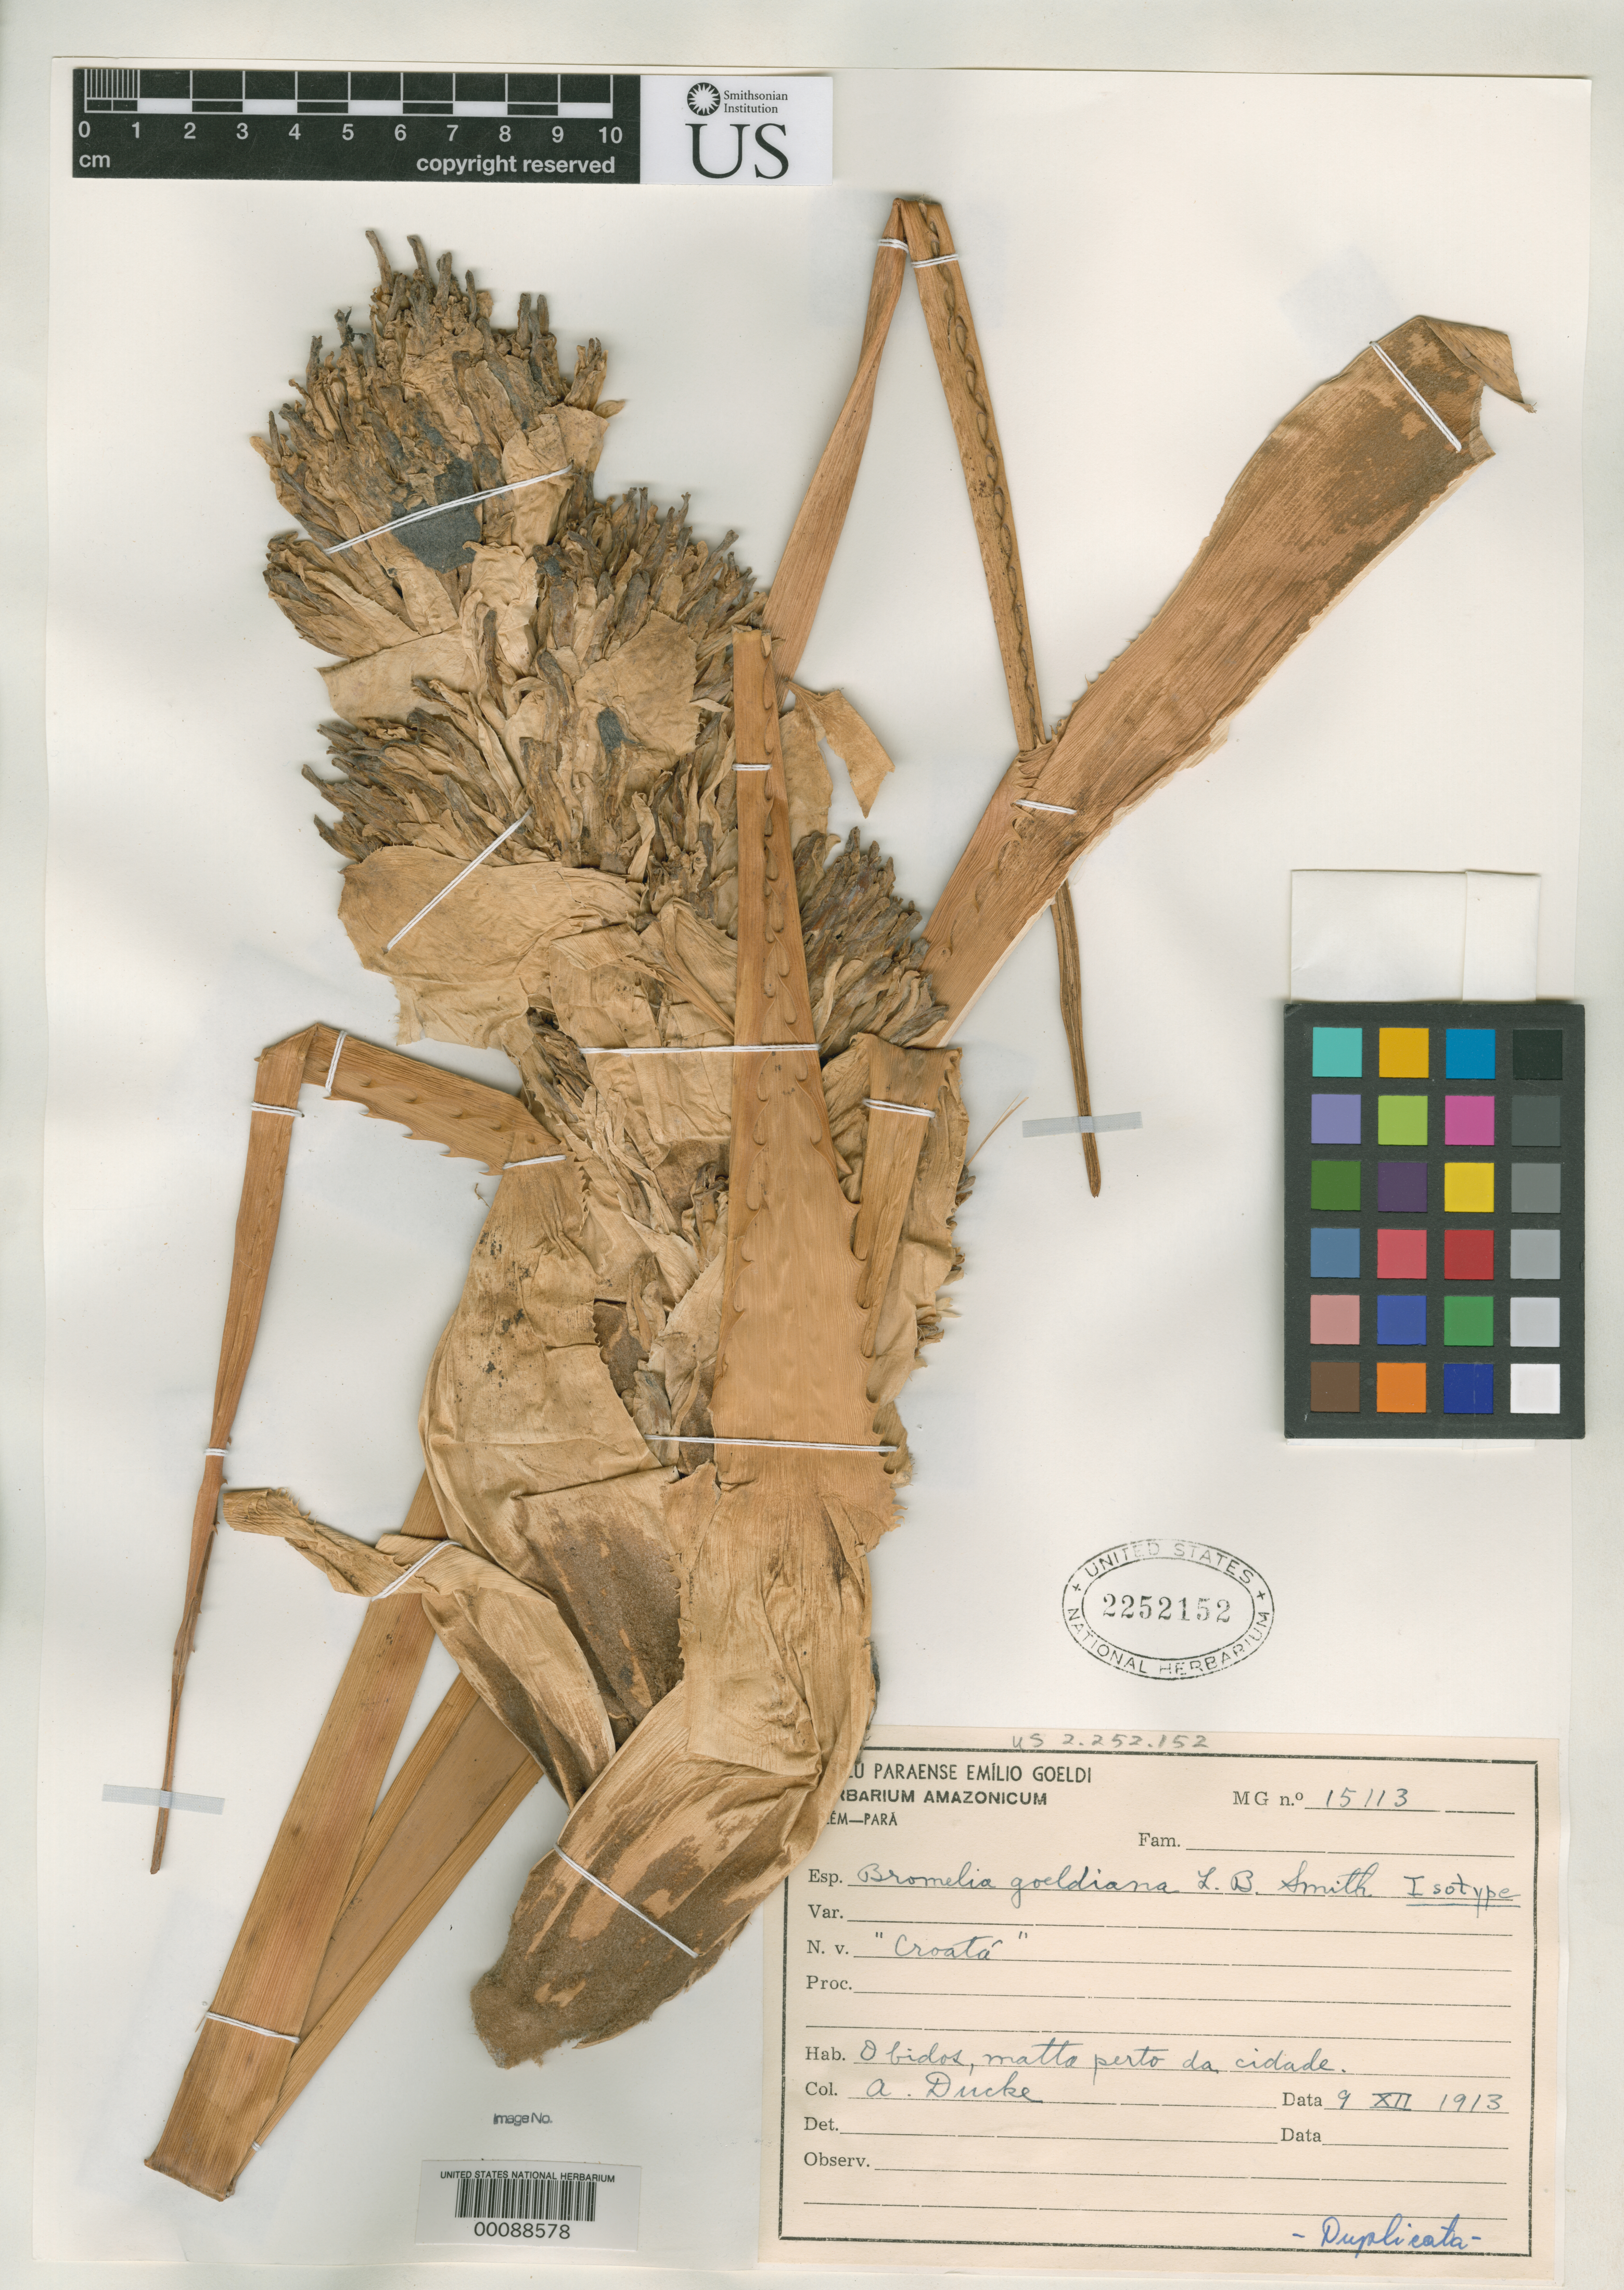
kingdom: Plantae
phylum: Tracheophyta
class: Liliopsida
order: Poales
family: Bromeliaceae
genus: Bromelia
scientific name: Bromelia goeldiana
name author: L.B. Sm.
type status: Isotype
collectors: A. Ducke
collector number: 15.113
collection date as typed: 09 Dec 1913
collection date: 1913-12-09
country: Brazil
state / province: Pará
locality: Obidos.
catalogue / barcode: US 2252152